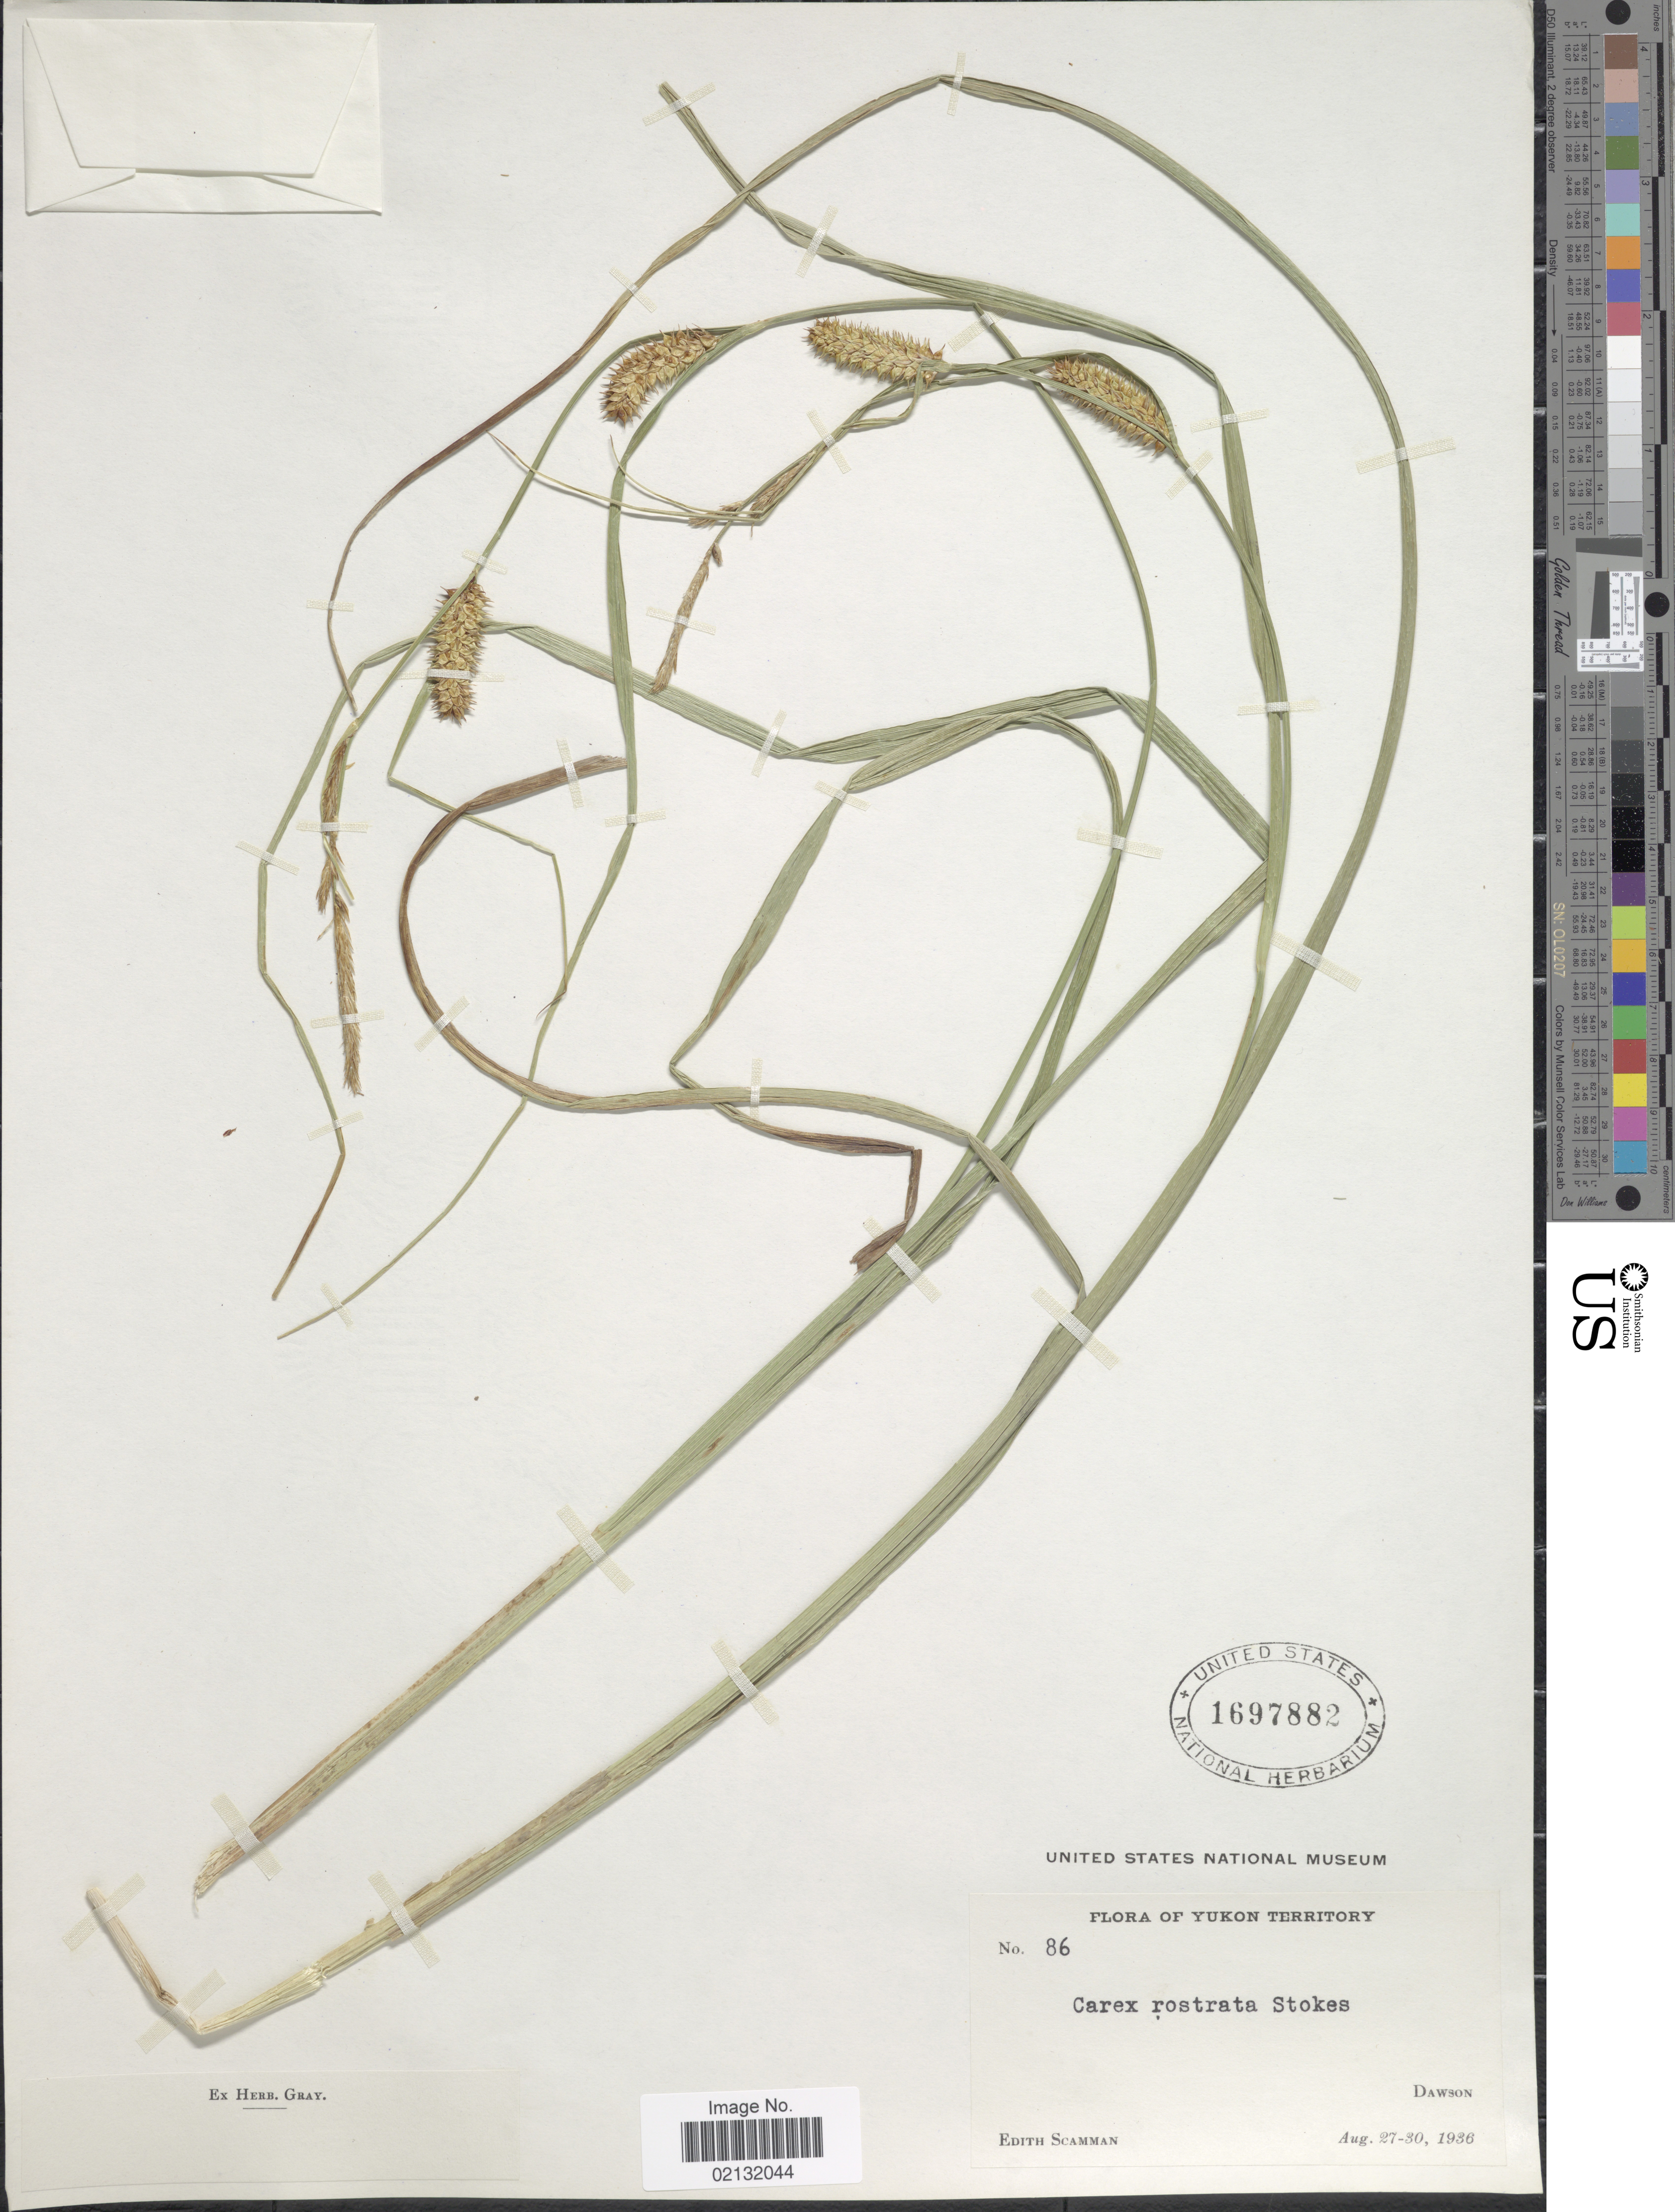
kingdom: Plantae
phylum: Tracheophyta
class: Liliopsida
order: Poales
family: Cyperaceae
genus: Carex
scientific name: Carex rostrata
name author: Stokes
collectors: E. Scamman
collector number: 86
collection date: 1936-08-27/1936-08-30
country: Canada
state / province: Yukon Territory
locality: Yukon Territory, Dawson.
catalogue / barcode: US 1697882